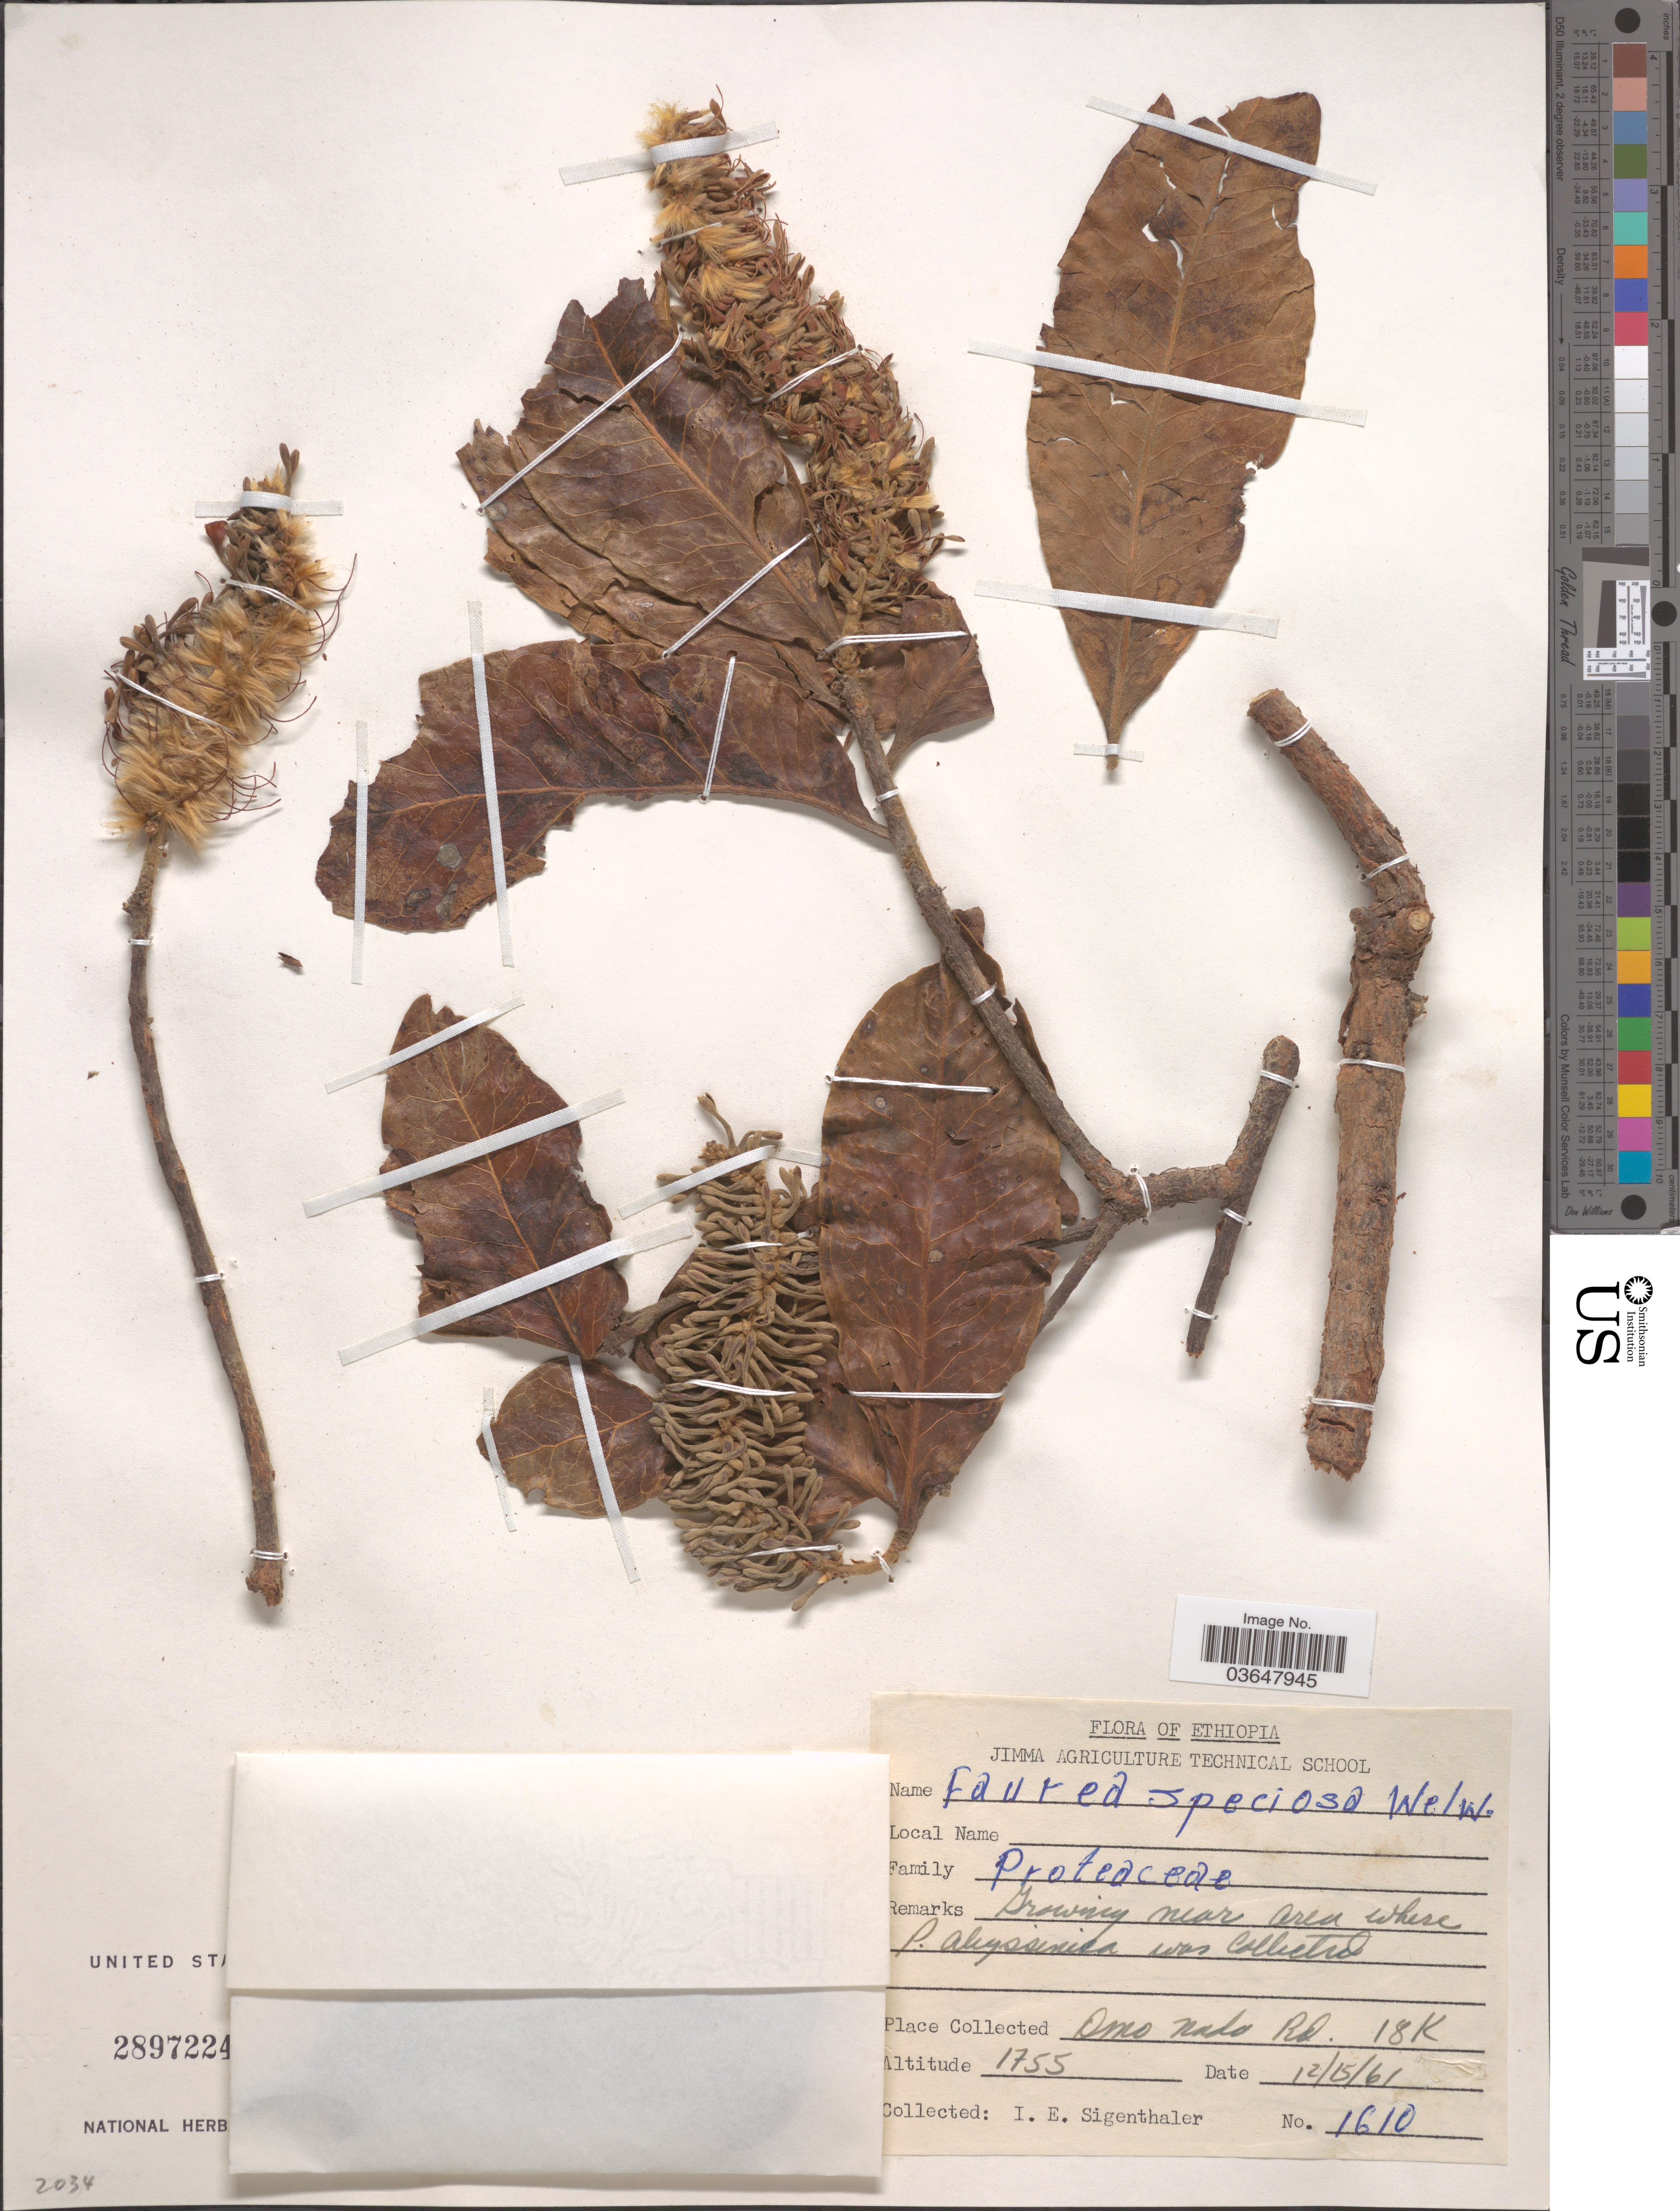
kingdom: Plantae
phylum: Tracheophyta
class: Magnoliopsida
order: Proteales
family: Proteaceae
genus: Faurea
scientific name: Faurea speciosa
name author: Welw.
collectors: I. Sigenthaler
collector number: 1610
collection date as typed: Transcribed d/m/y: 15/12/61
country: Ethiopia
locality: Omo Nado Rd. 18K.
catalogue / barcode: US 2897224